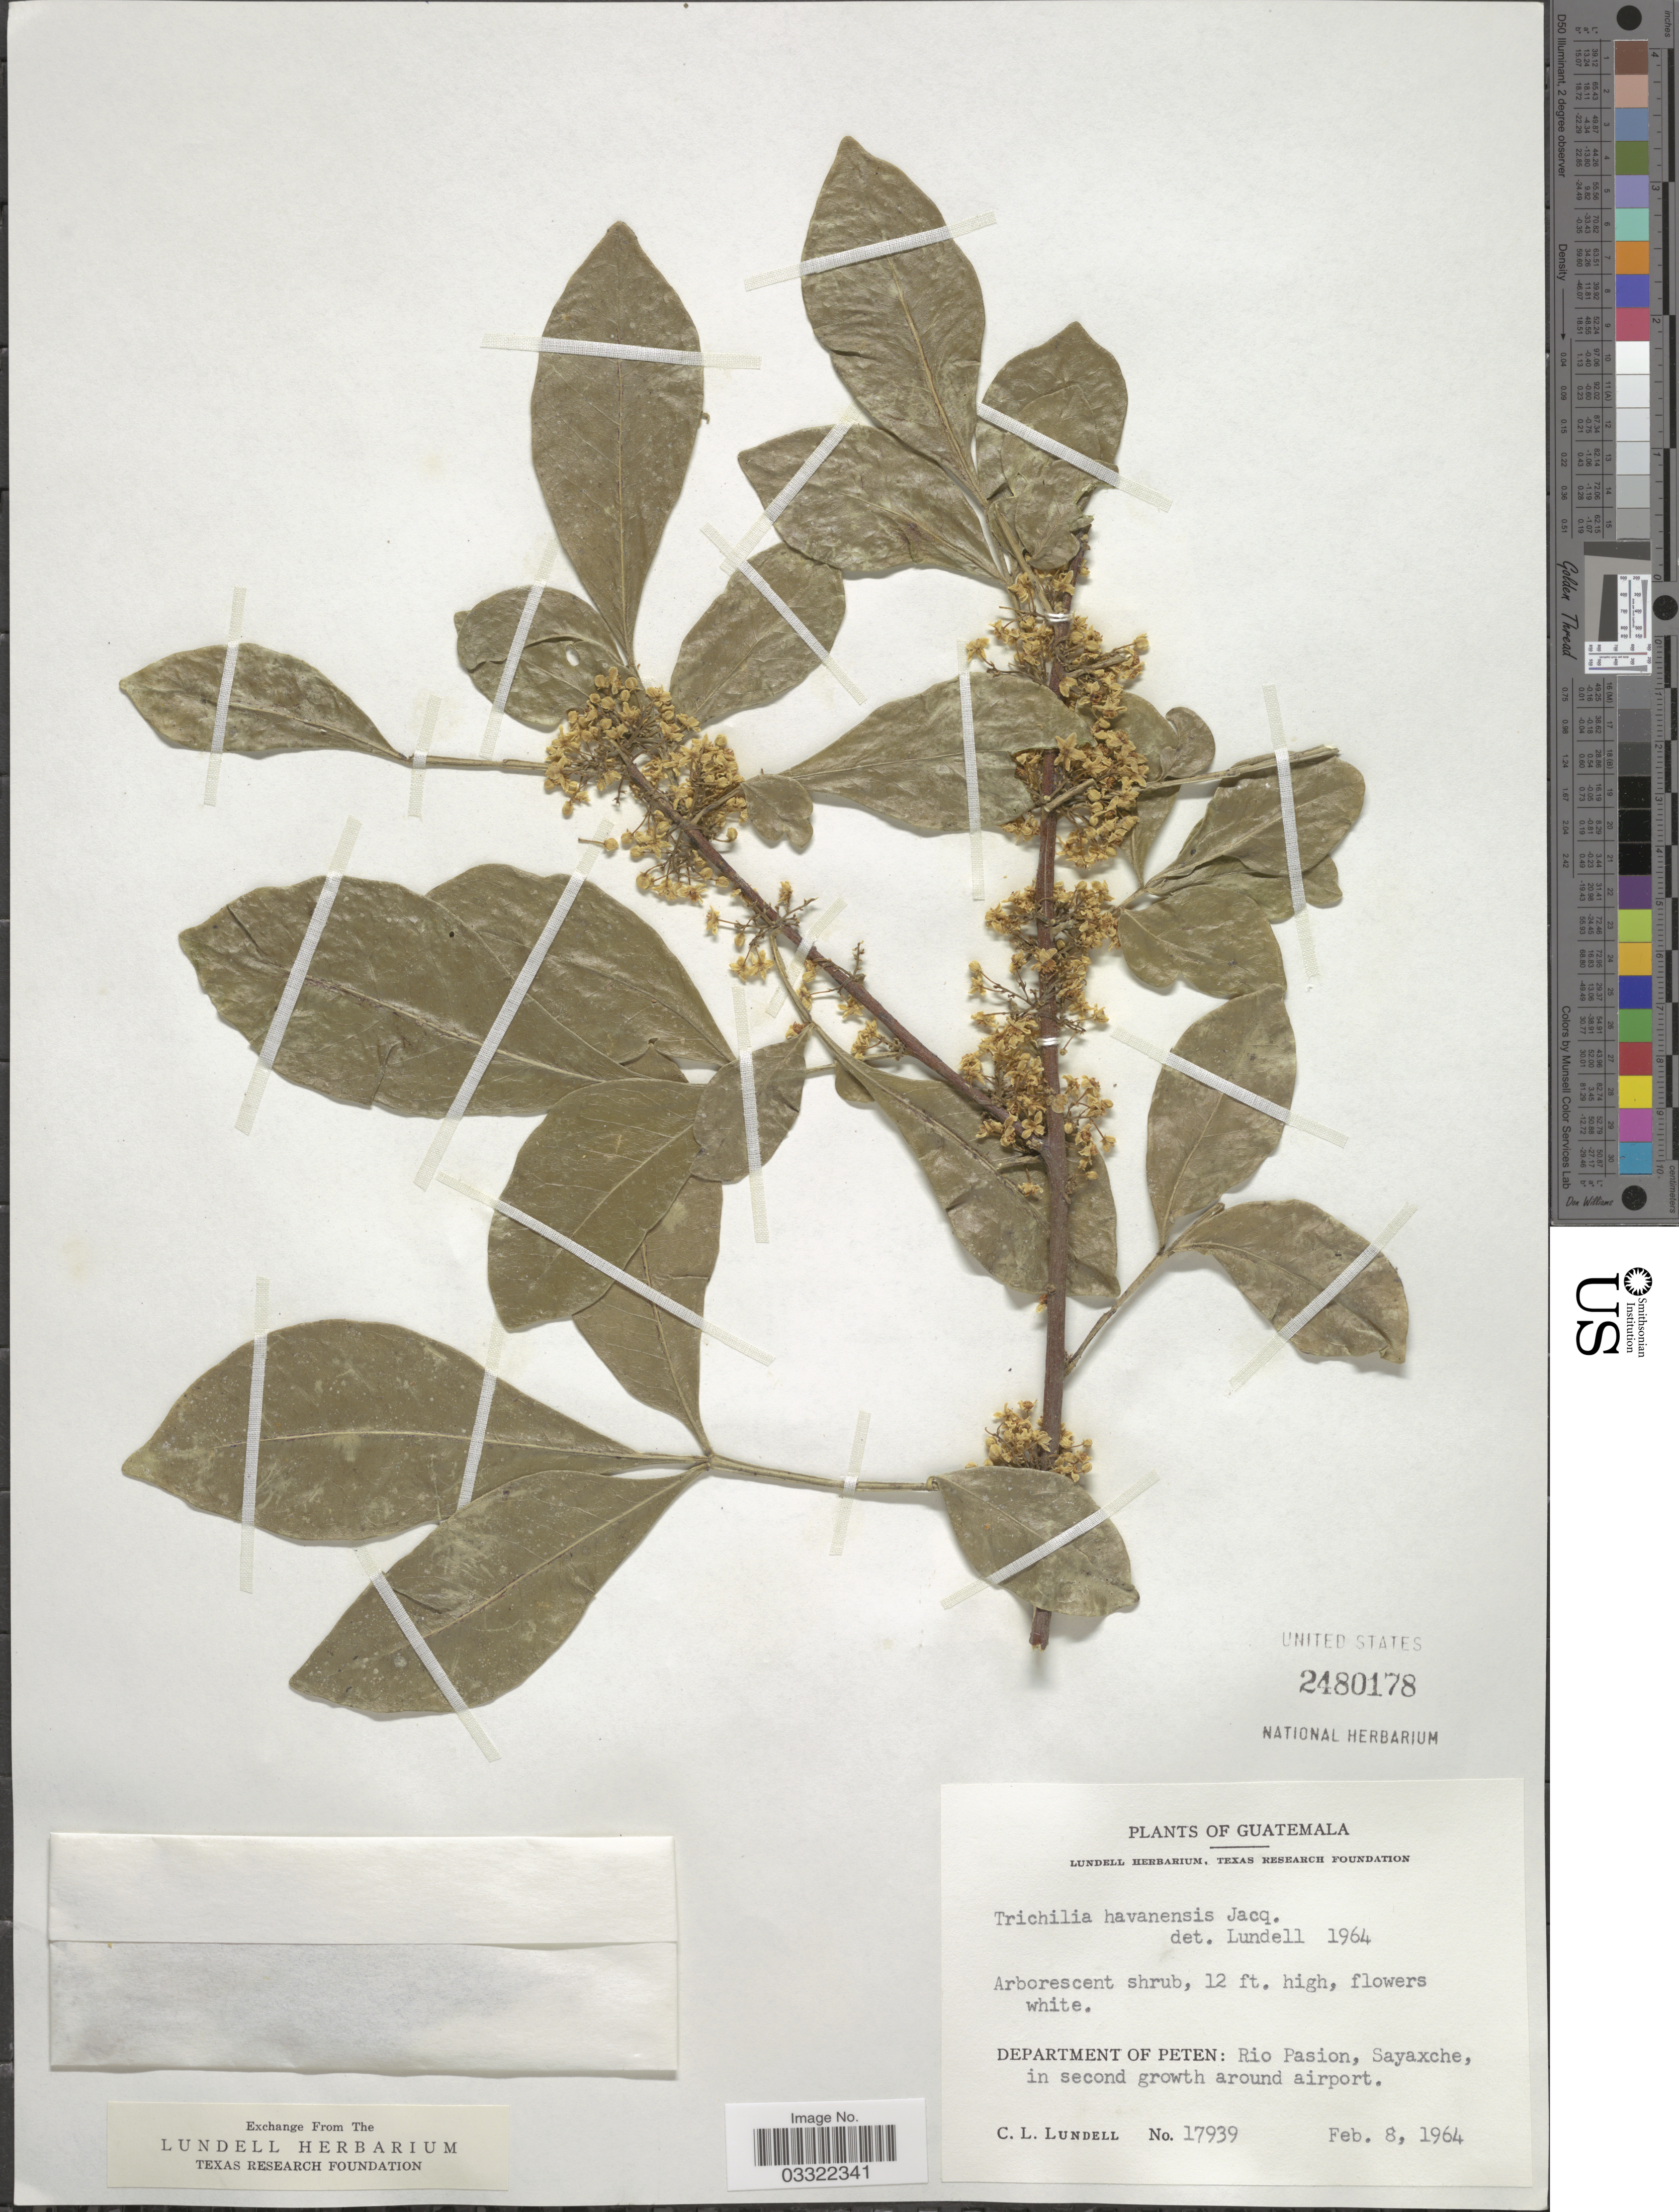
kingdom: Plantae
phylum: Tracheophyta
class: Magnoliopsida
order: Sapindales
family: Meliaceae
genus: Trichilia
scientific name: Trichilia havanensis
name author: Jacq.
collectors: C. L. Lundell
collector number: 17939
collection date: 1964-02-08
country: Guatemala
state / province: El Petén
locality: Department of Peten: Rio Pasion, Sayaxche in second growth around airport.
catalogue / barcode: US 2480178